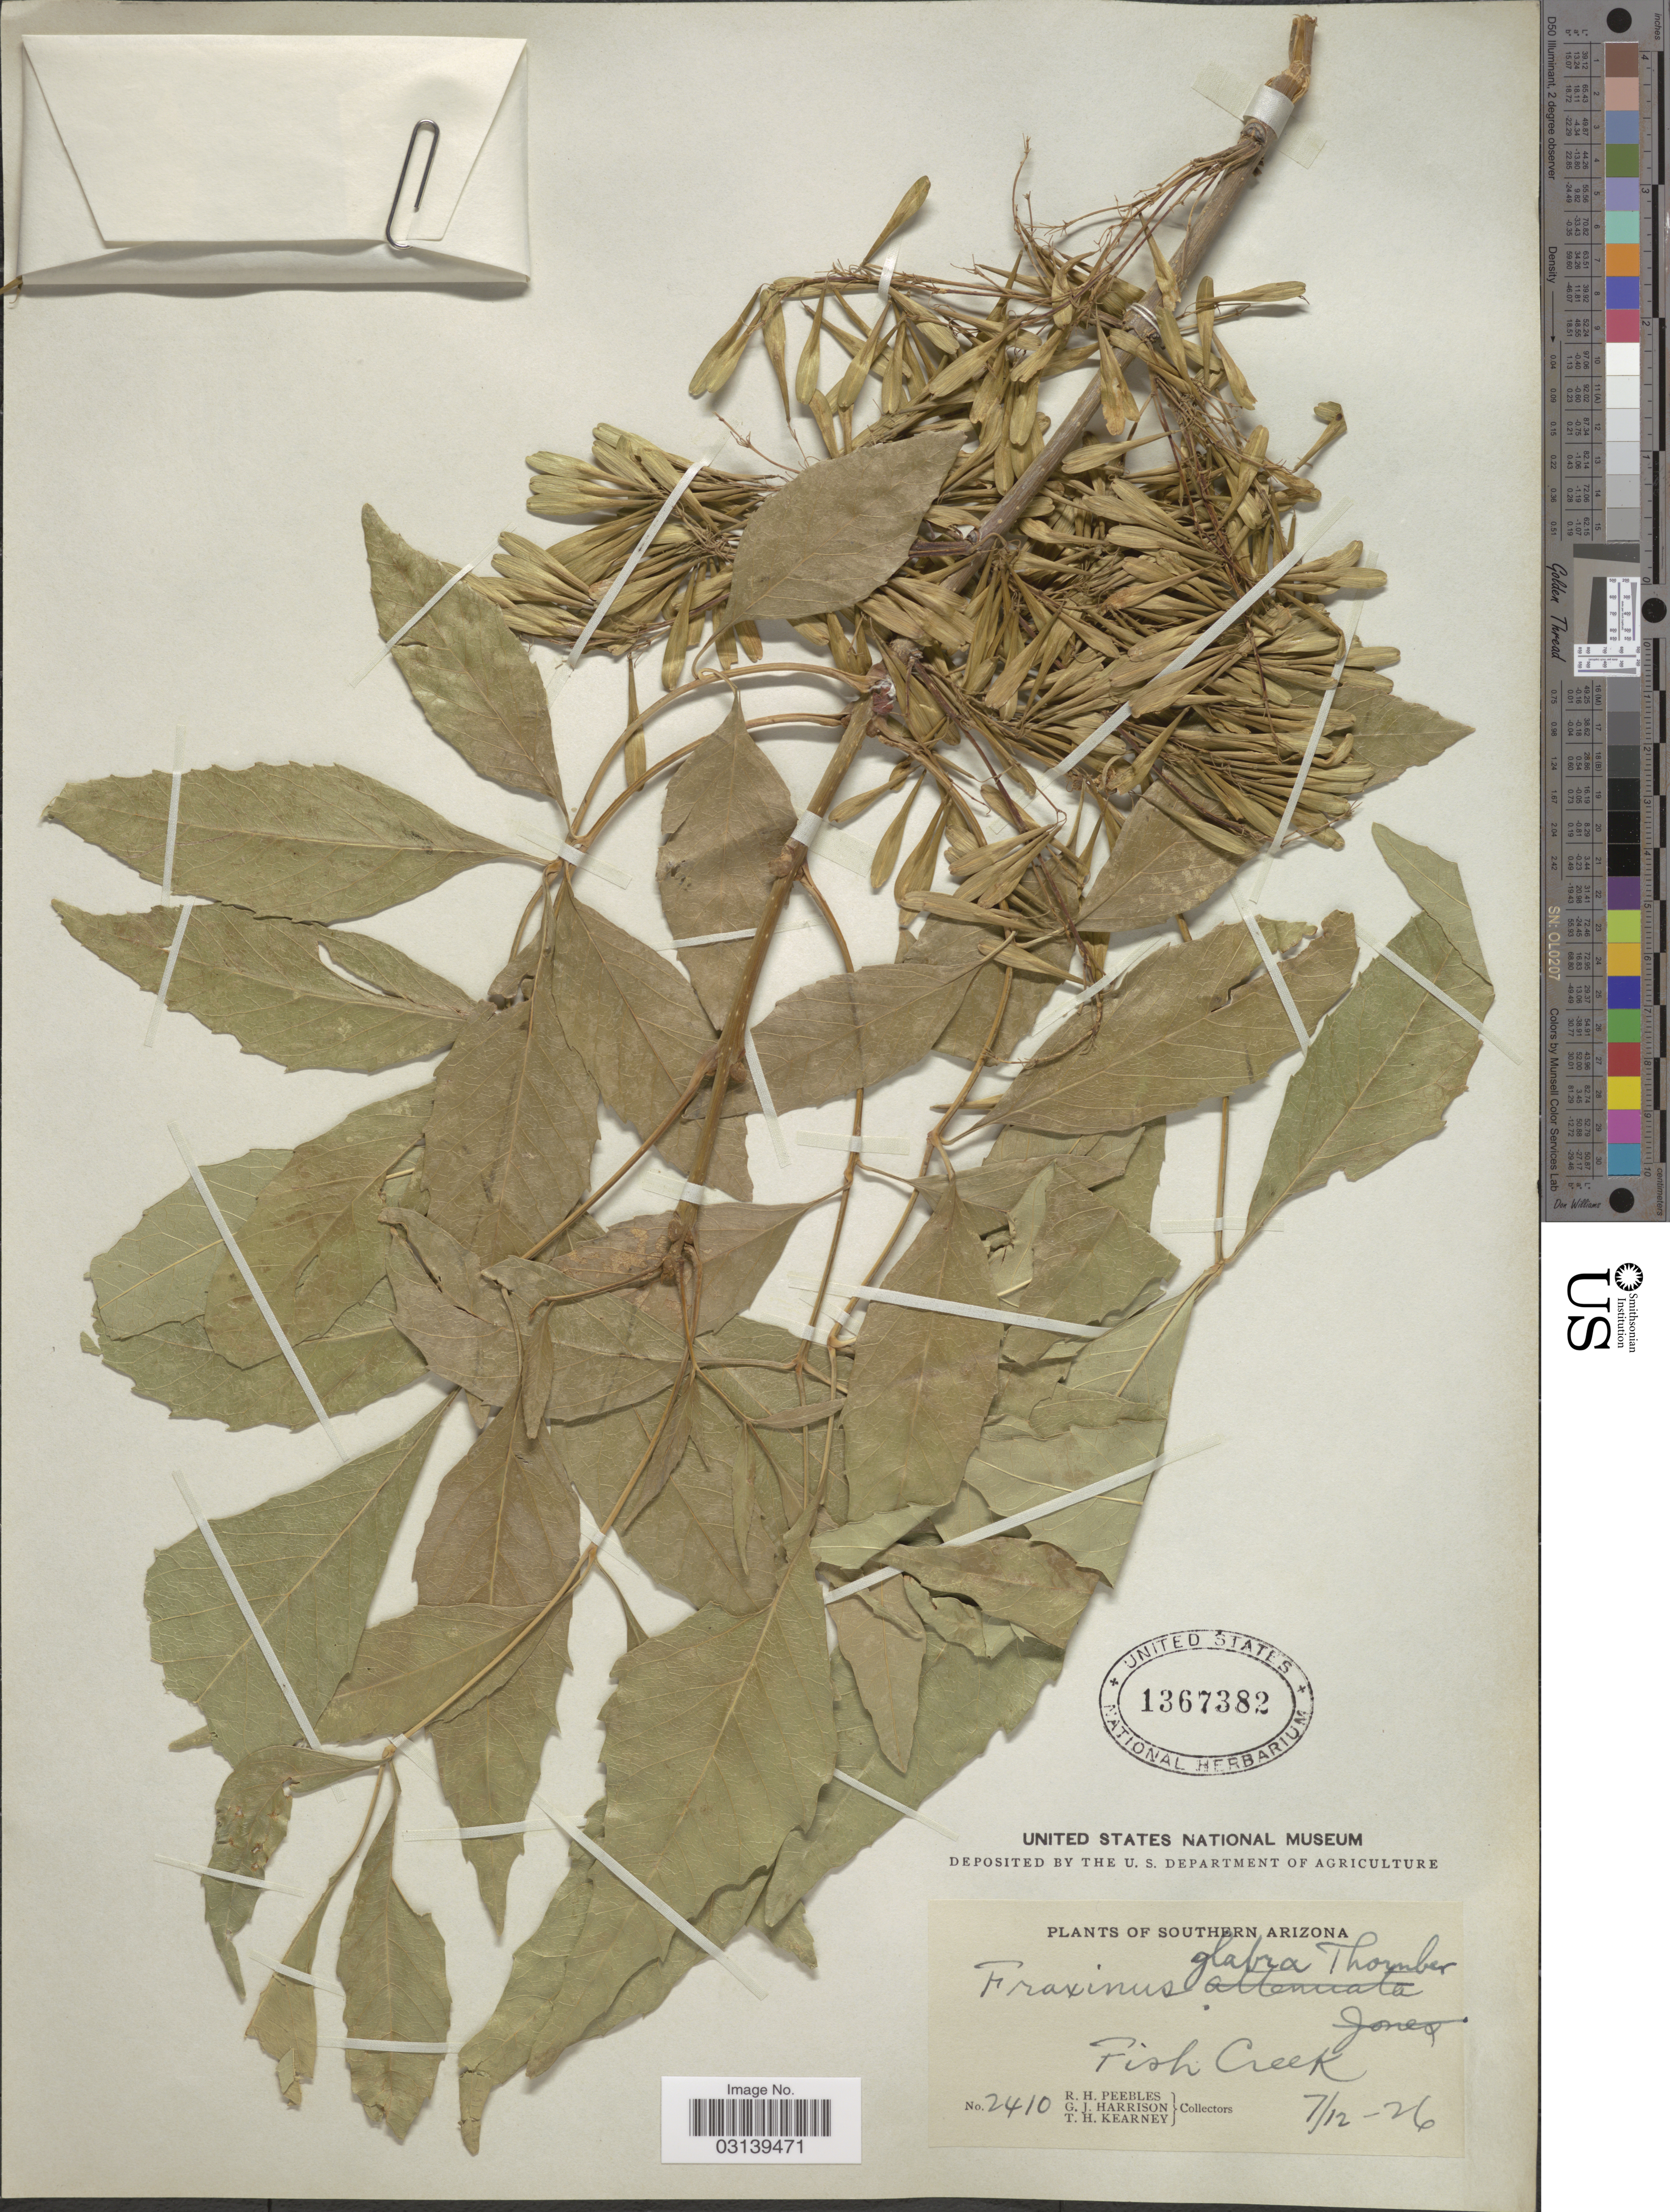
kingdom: Plantae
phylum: Tracheophyta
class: Magnoliopsida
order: Lamiales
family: Oleaceae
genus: Fraxinus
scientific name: Fraxinus velutina var. glabra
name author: Rehder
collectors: R. H. Peebles, G. J. Harrison & T. H. Kearney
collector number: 2410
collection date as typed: Transcribed d/m/y: 12/7/26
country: United States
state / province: Arizona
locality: Southern Arizona, Fish Creek.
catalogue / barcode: US 1367382